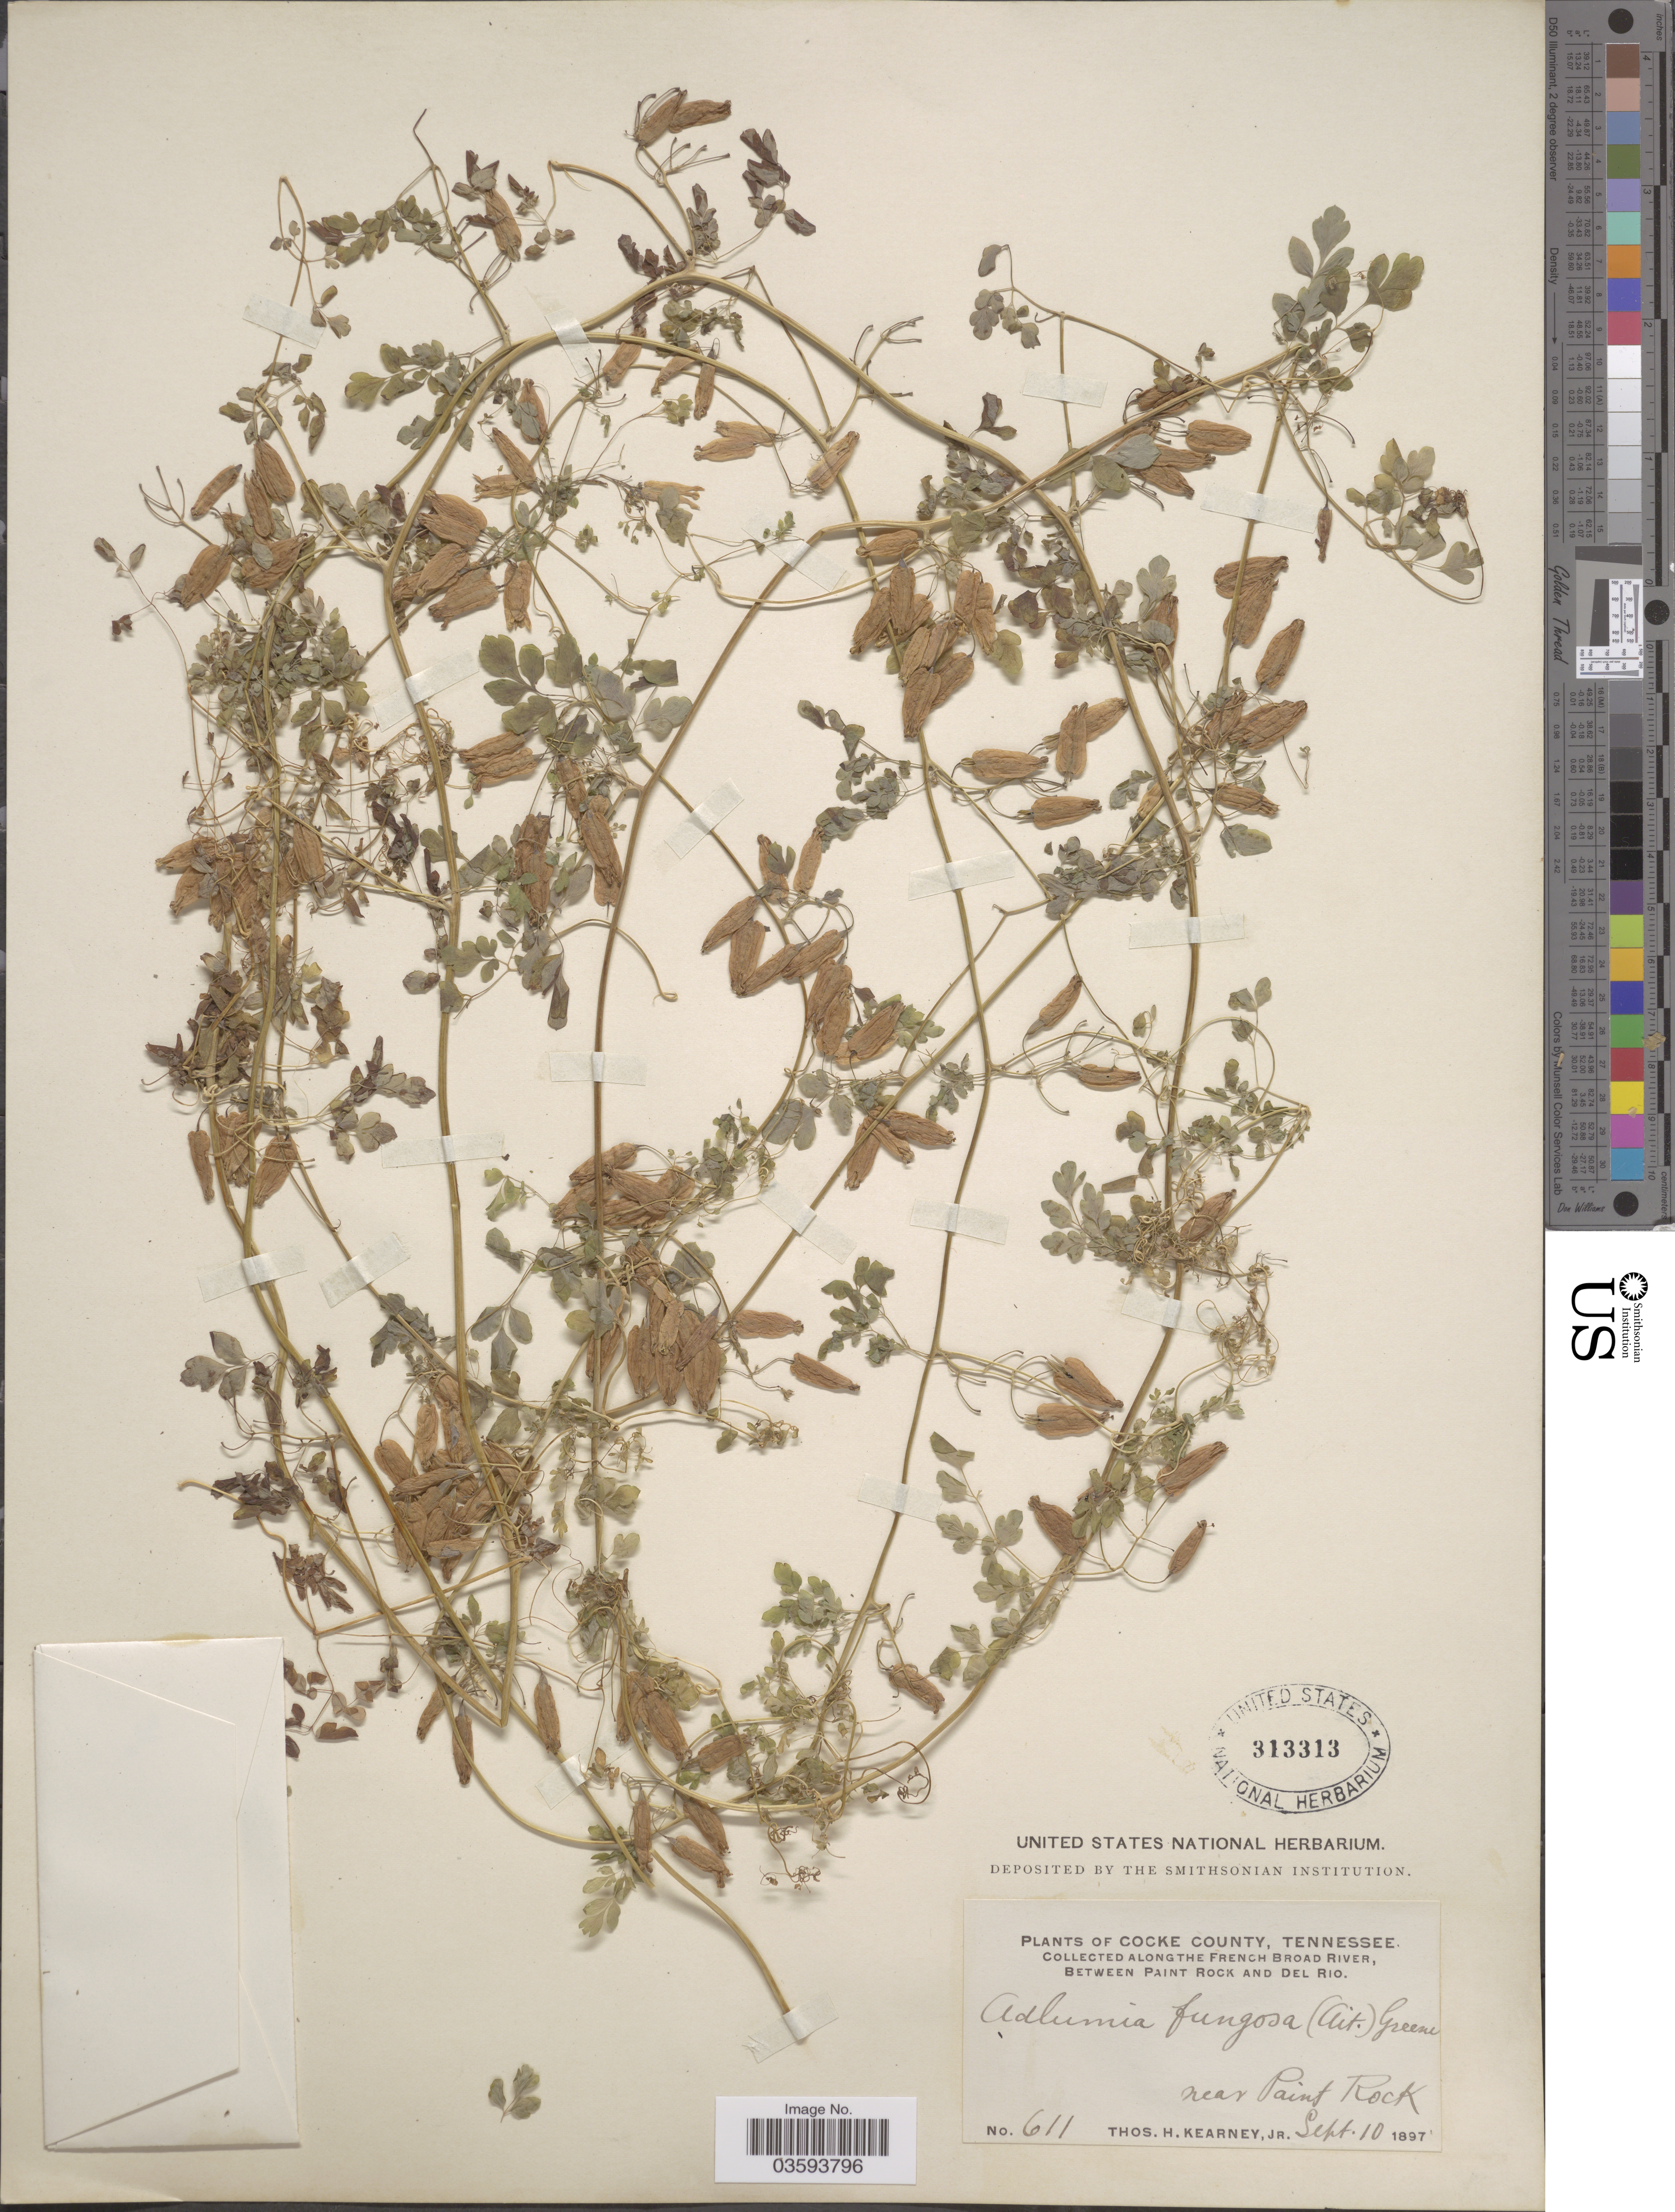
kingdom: Plantae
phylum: Tracheophyta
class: Magnoliopsida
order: Ranunculales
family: Papaveraceae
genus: Adlumia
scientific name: Adlumia fungosa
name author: (Aiton) Greene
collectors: T. H. Kearney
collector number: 611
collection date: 1897-09-10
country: United States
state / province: Tennessee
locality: Cocke County. Along the French Broad River, between Paint Rock and Del Rio. Near Paint Rock.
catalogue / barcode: US 313313